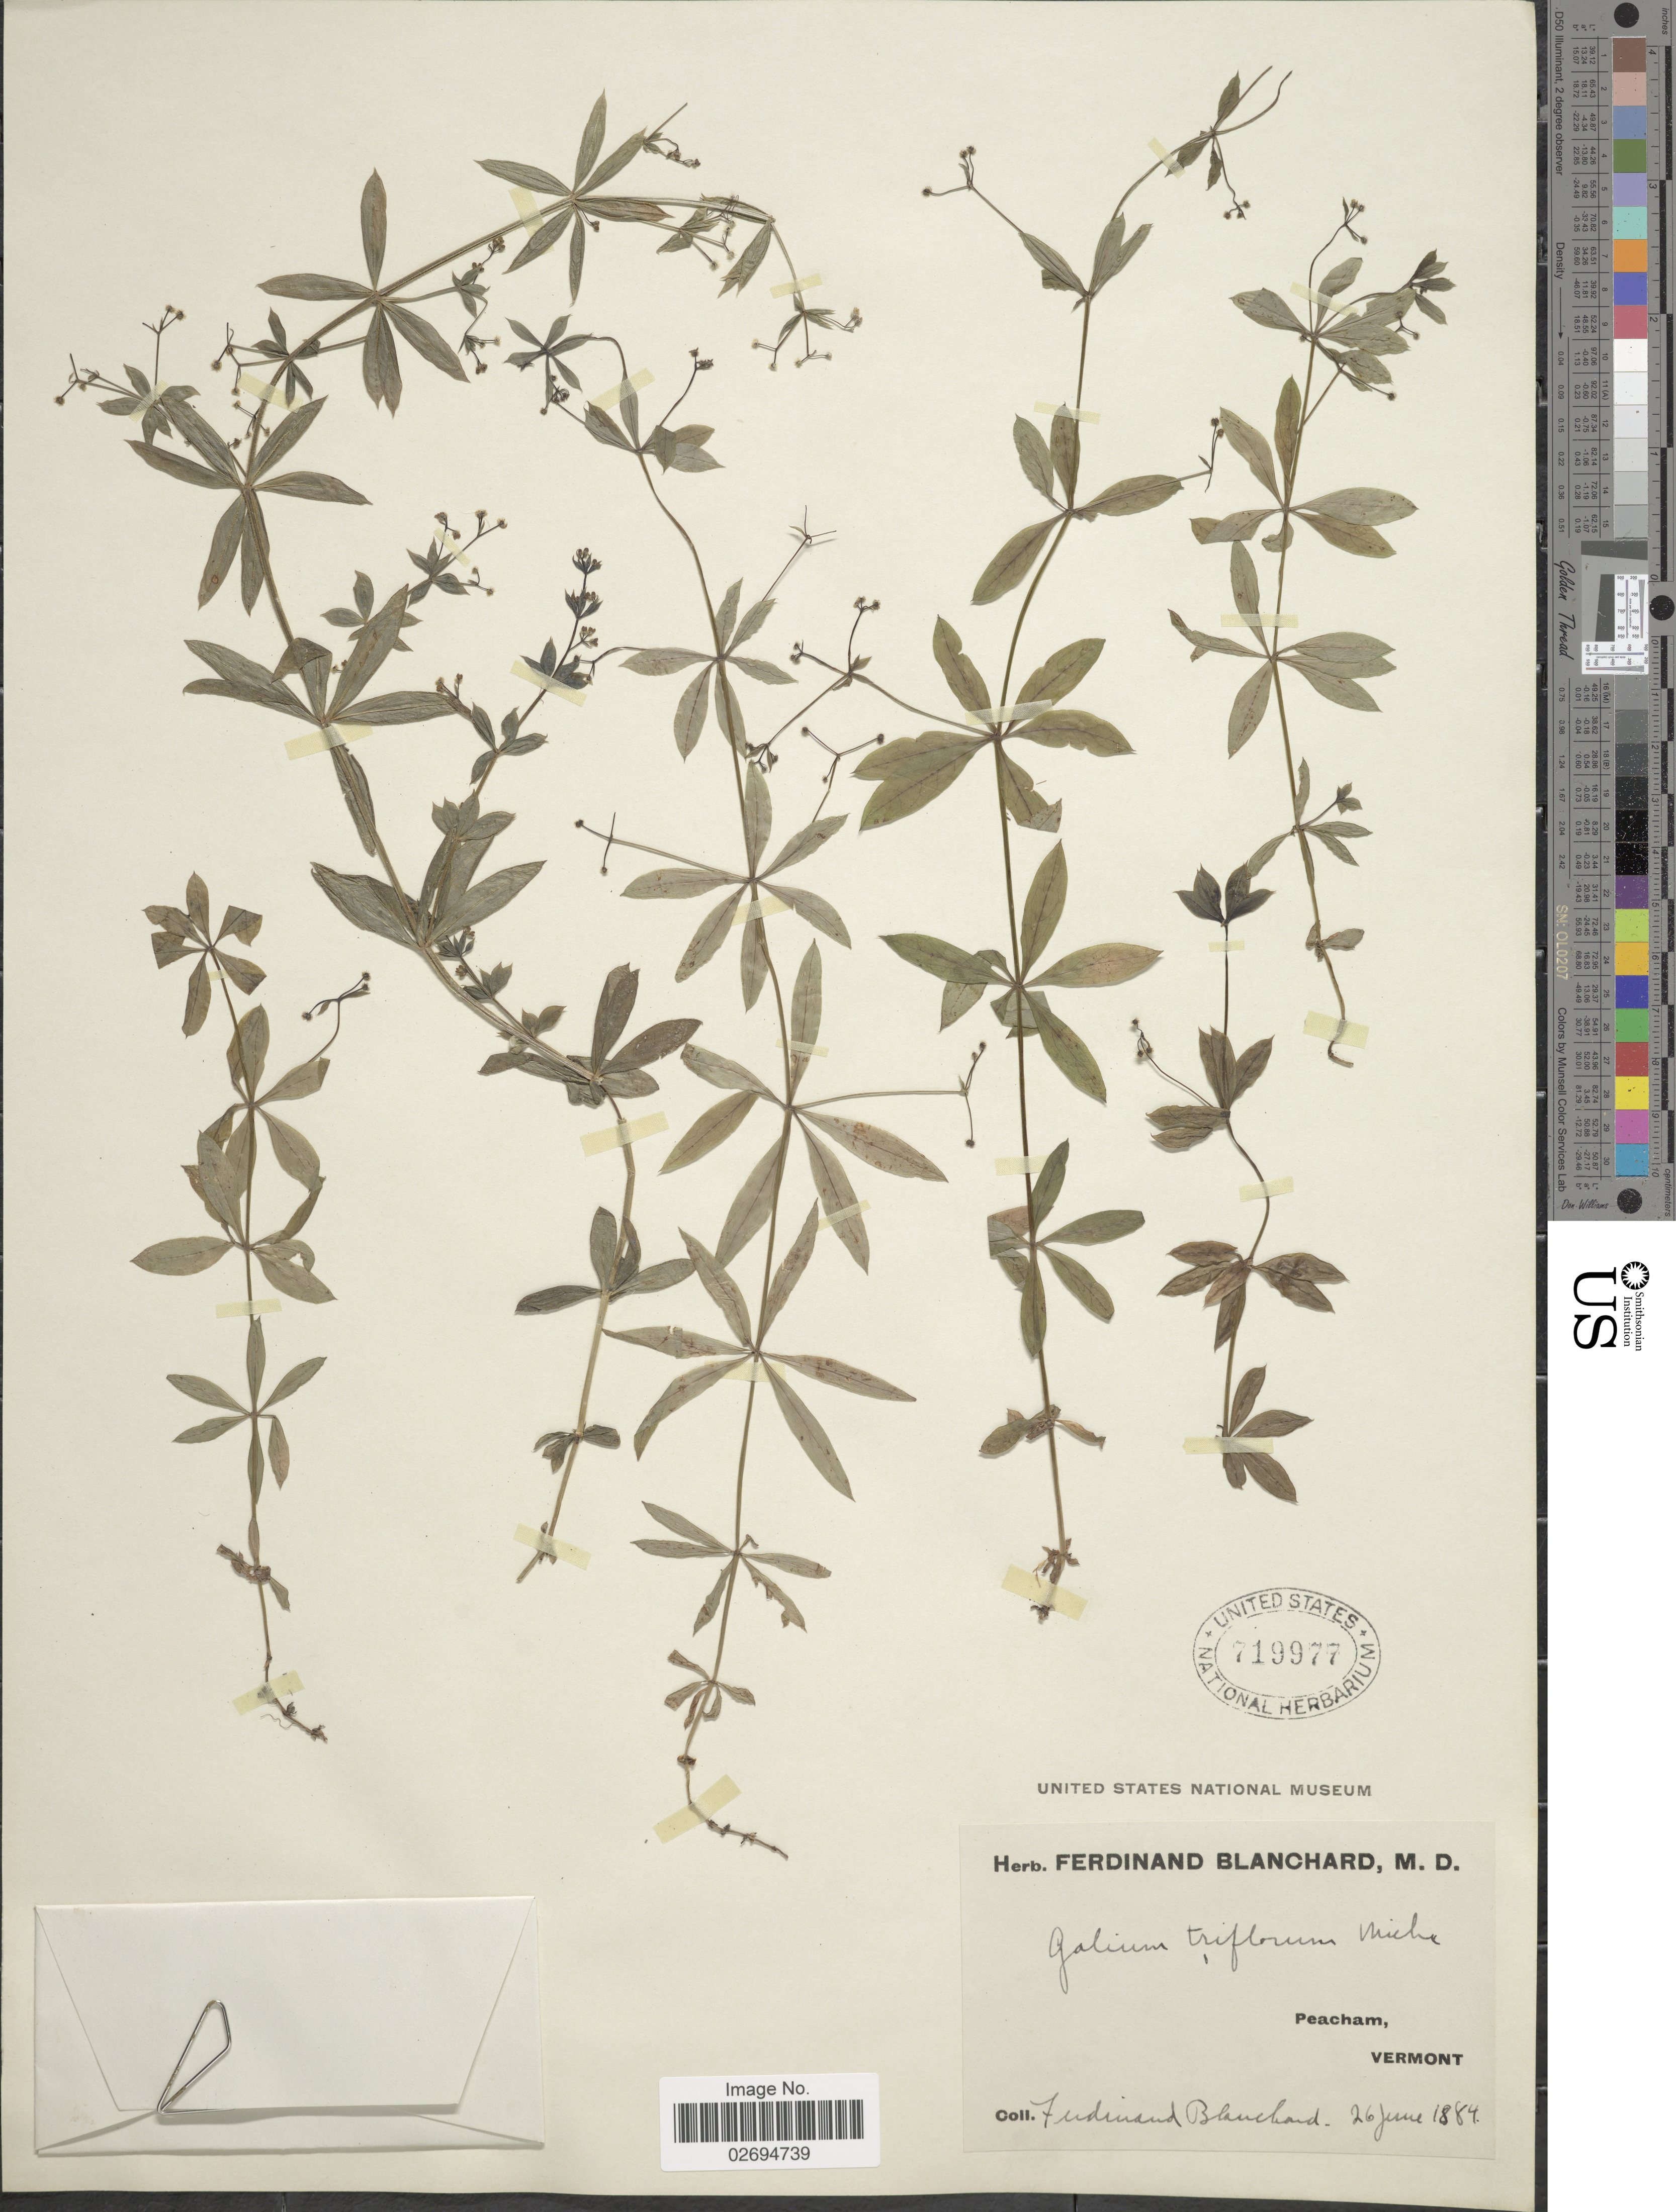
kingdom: Plantae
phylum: Tracheophyta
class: Magnoliopsida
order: Gentianales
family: Rubiaceae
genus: Galium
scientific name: Galium triflorum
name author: Michx.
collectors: F. Blanchard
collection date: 1884-06-26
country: United States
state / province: Vermont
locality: Peacham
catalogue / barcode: US 719977